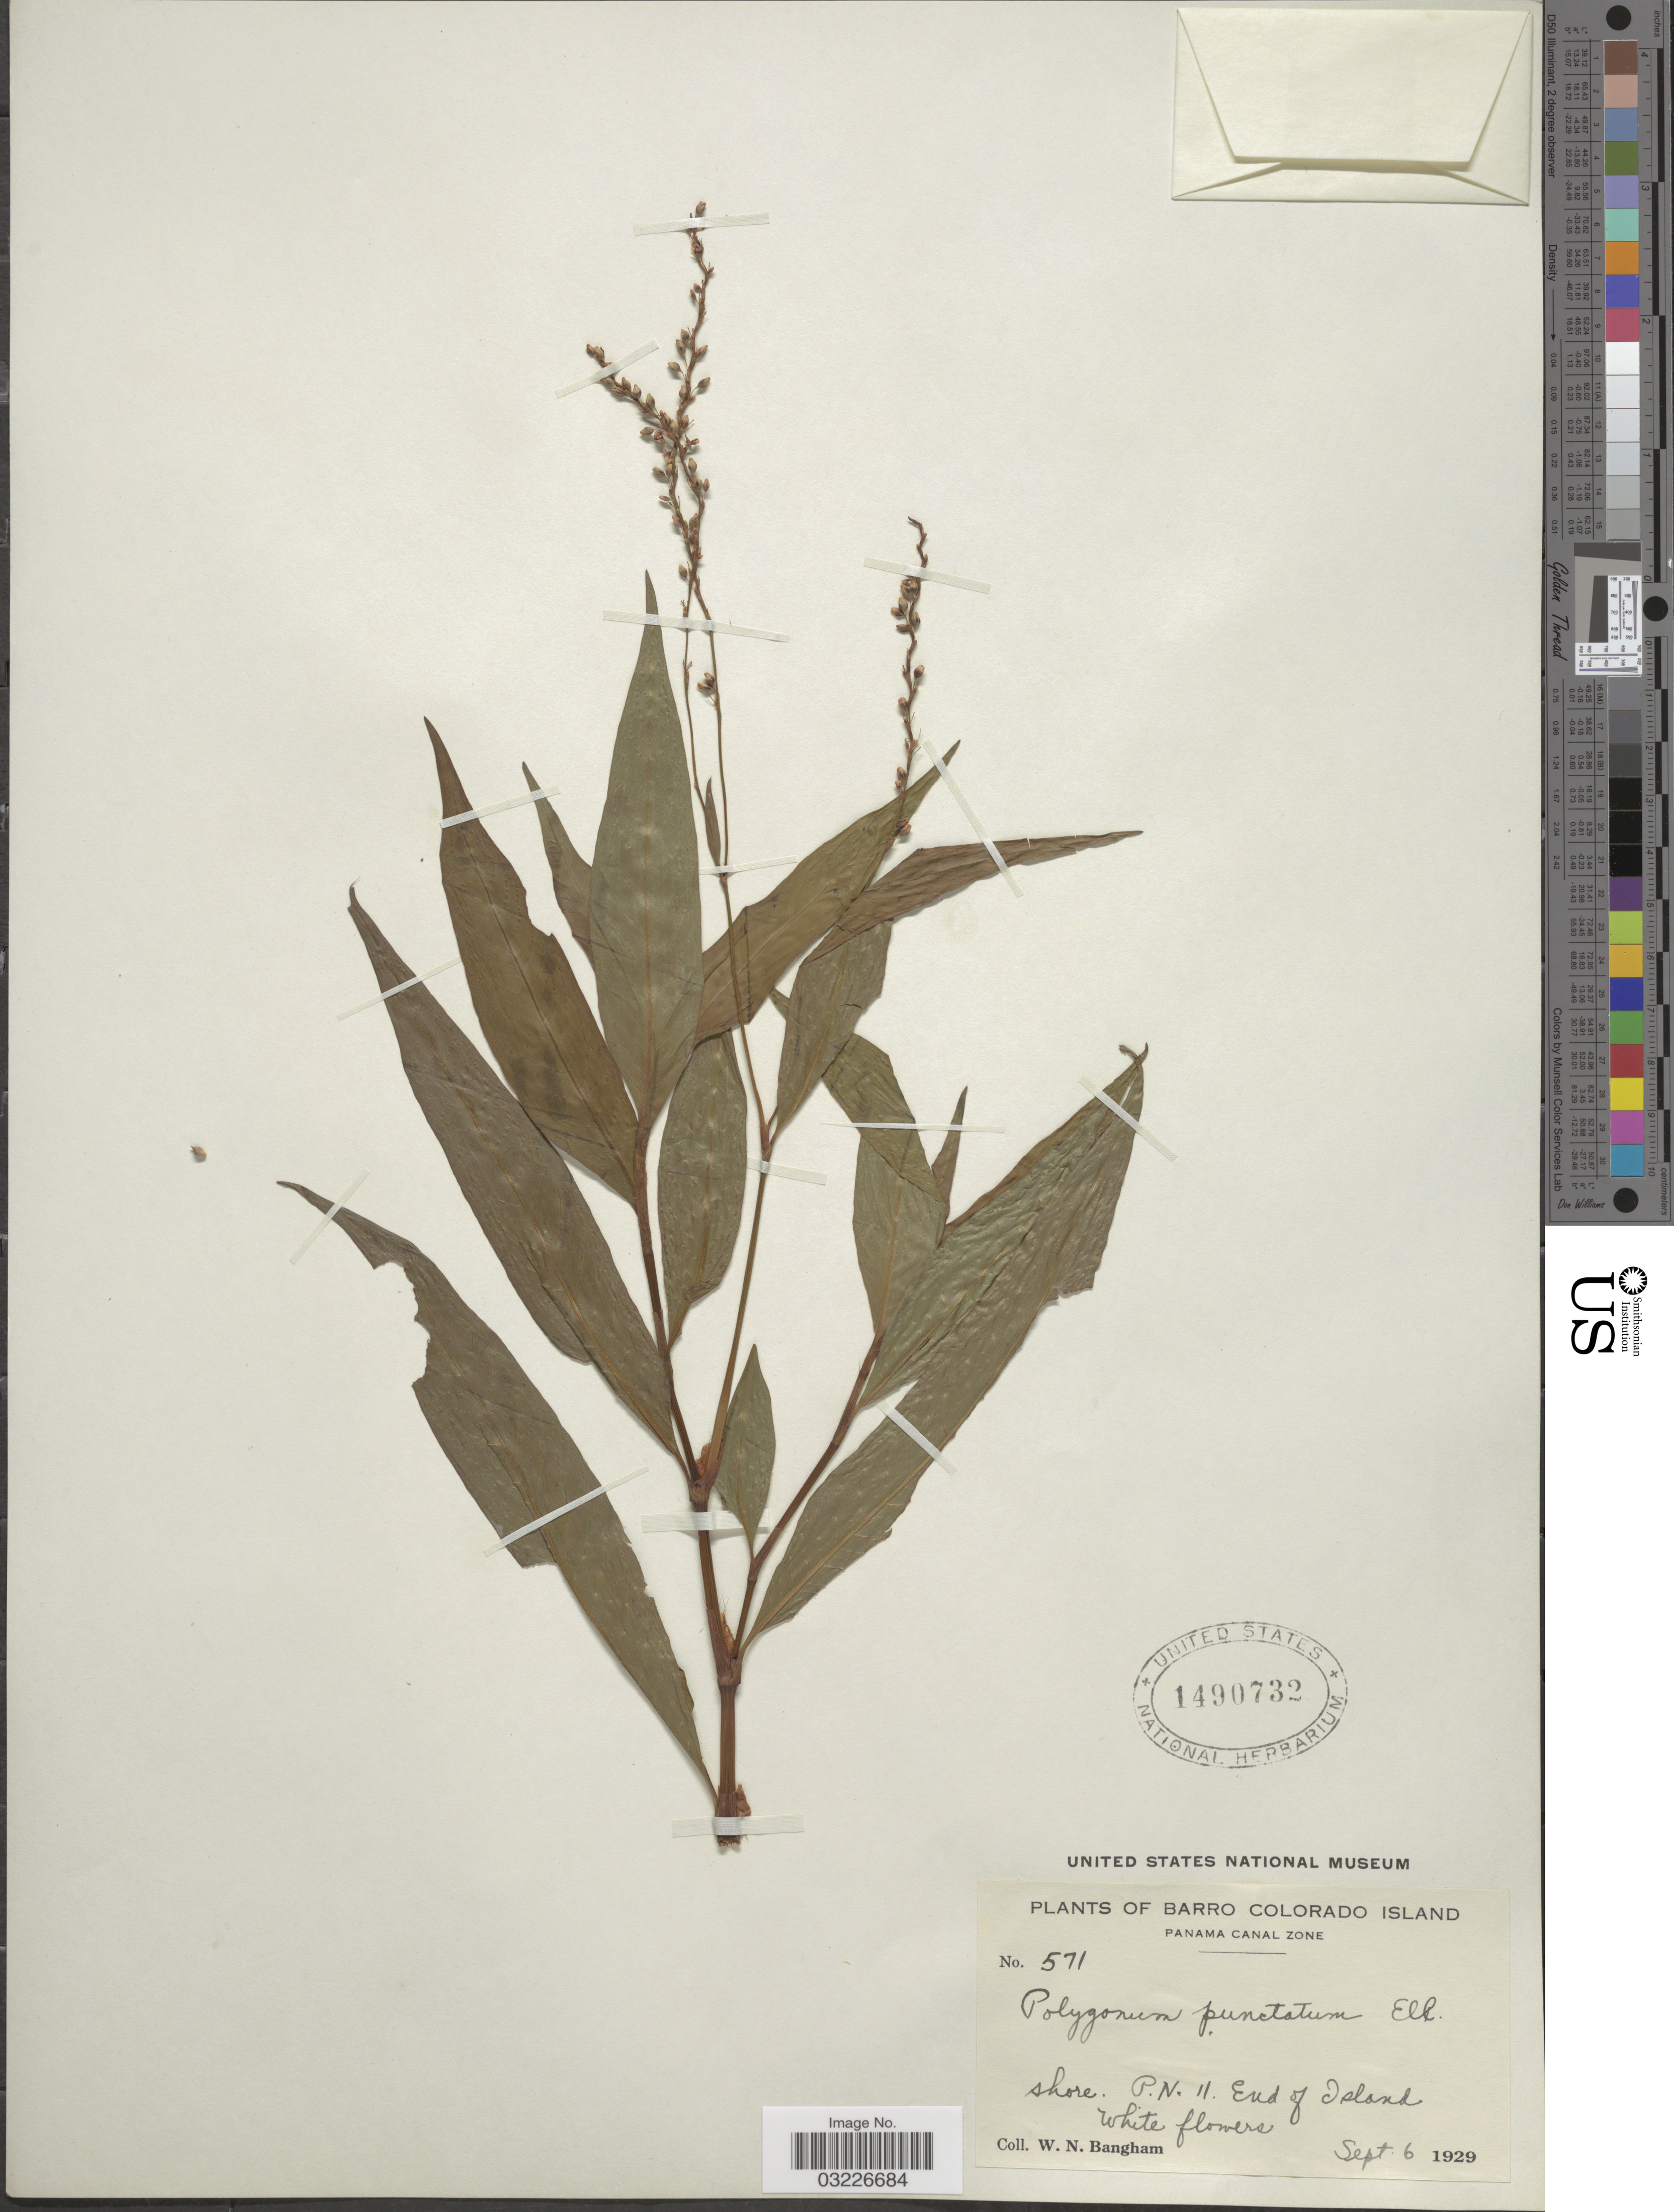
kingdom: Plantae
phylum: Tracheophyta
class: Magnoliopsida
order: Caryophyllales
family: Polygonaceae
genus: Persicaria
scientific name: Persicaria punctata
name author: (Elliott) Small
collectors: W. Bangham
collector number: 571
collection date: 1929-09-06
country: Panama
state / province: Panamá Oeste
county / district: Canal Zone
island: Barro Colorado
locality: Barro Colorado Island, Panama Canal Zone. P.N. 11. End of Island.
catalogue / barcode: US 1490732